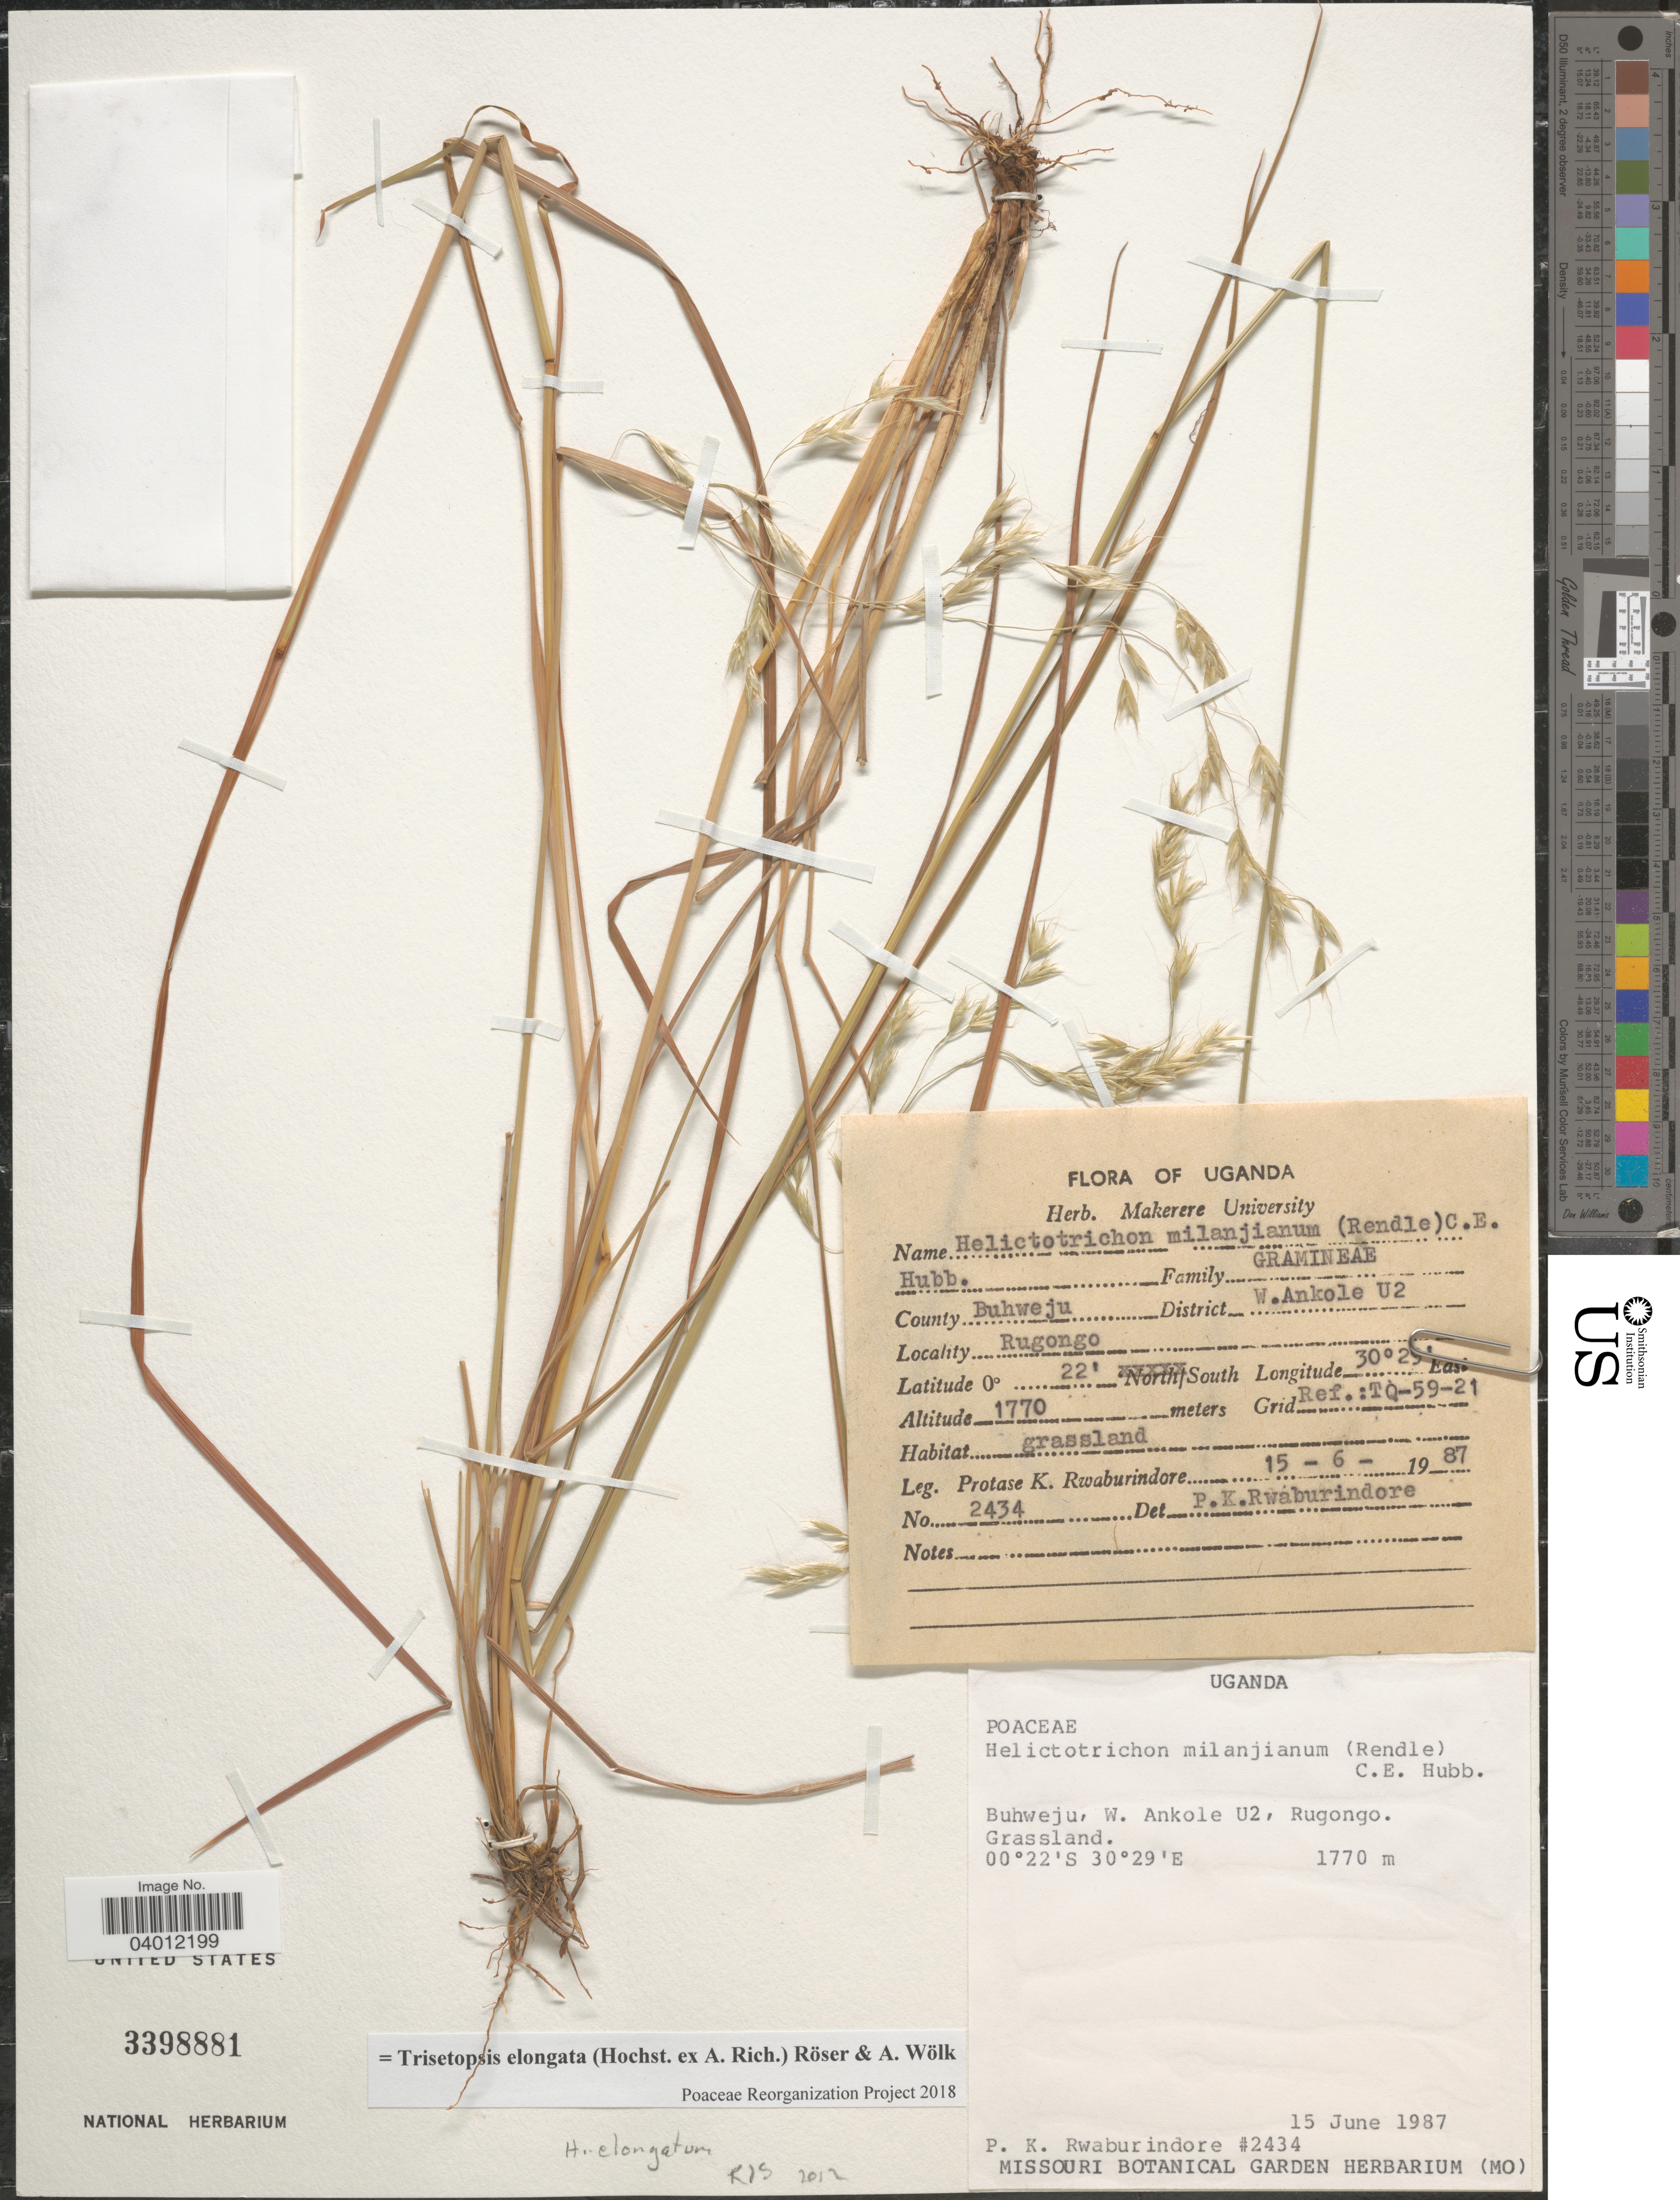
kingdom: Plantae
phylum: Tracheophyta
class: Liliopsida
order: Poales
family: Poaceae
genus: Trisetopsis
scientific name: Trisetopsis elongata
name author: (Hochst. ex A. Rich.) Röser & Wölk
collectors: P. Rwaburindore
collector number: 2434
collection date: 1987-06-15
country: Uganda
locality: County Buhweju. District W. Ankole U2. Rugongo.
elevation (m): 1770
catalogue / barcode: US 3398881